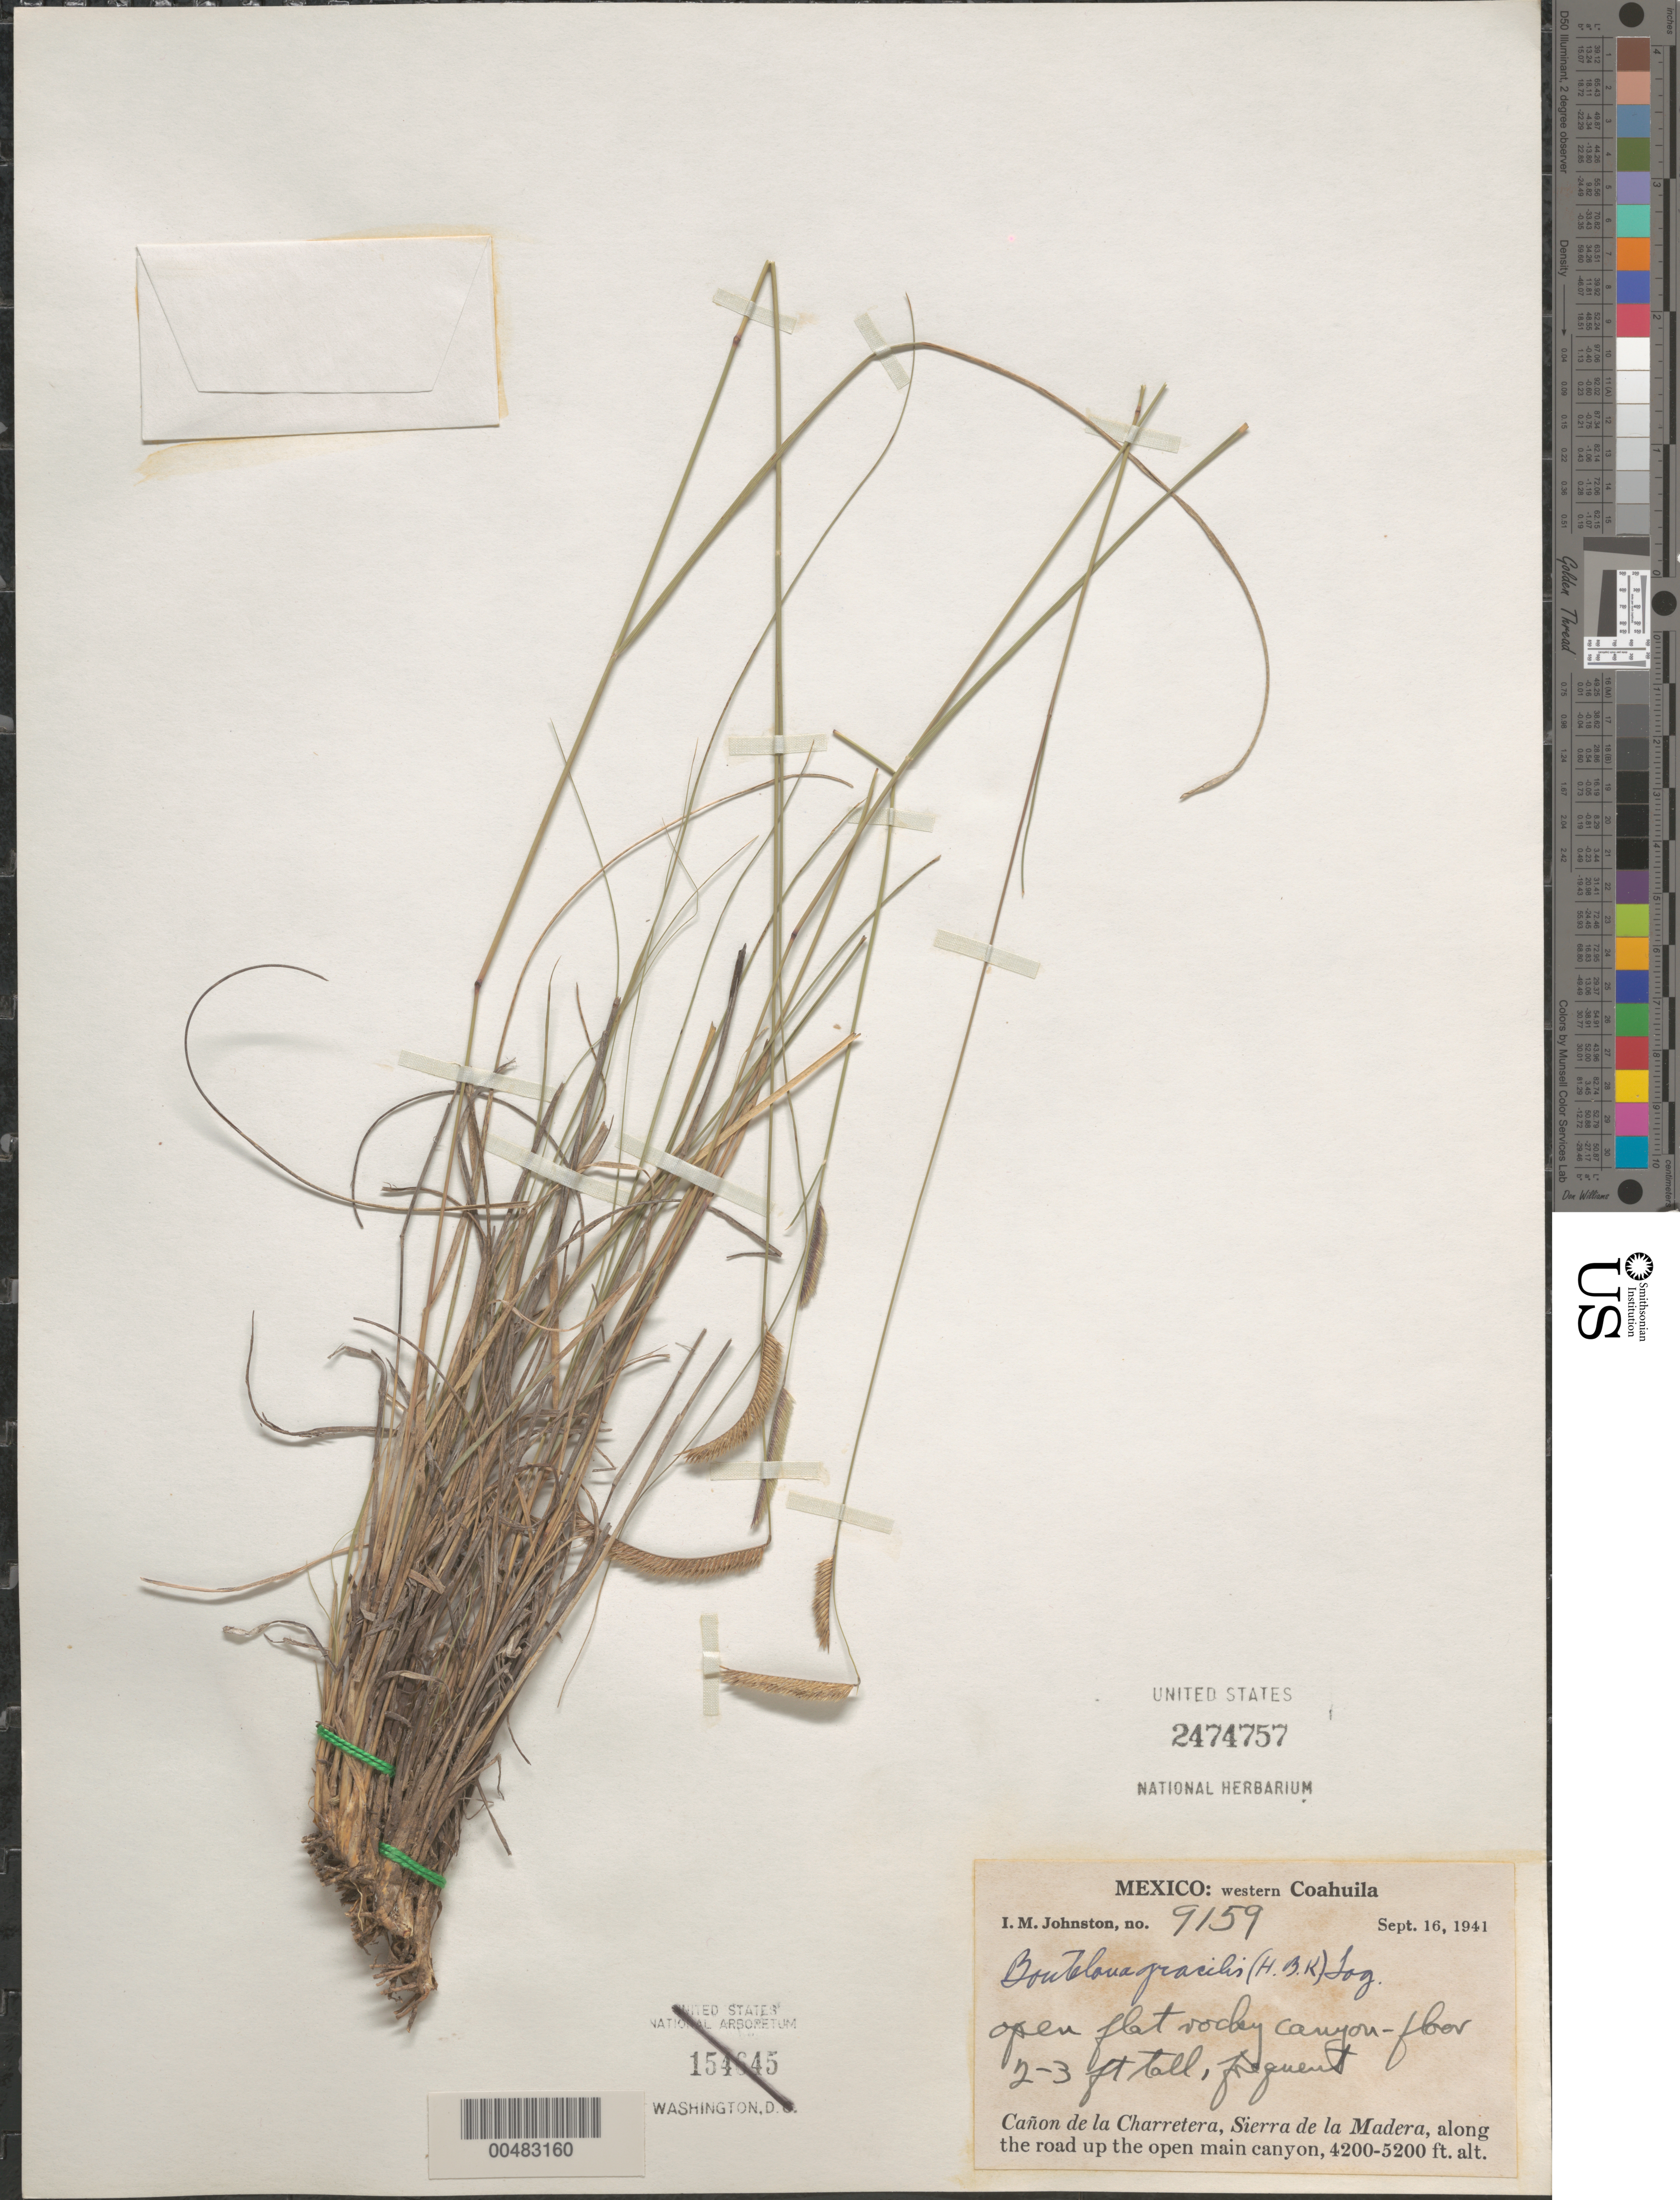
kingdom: Plantae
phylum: Tracheophyta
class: Liliopsida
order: Poales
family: Poaceae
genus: Bouteloua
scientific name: Bouteloua gracilis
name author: (Kunth) Lag. ex Griffiths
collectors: I.M. Johnston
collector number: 9159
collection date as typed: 16 Sep 1941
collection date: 1941-09-16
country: Mexico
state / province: Coahuila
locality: W Coahuila, Cañon de la Charretera, Sierra de la Madera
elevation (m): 1280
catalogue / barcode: US 2474757